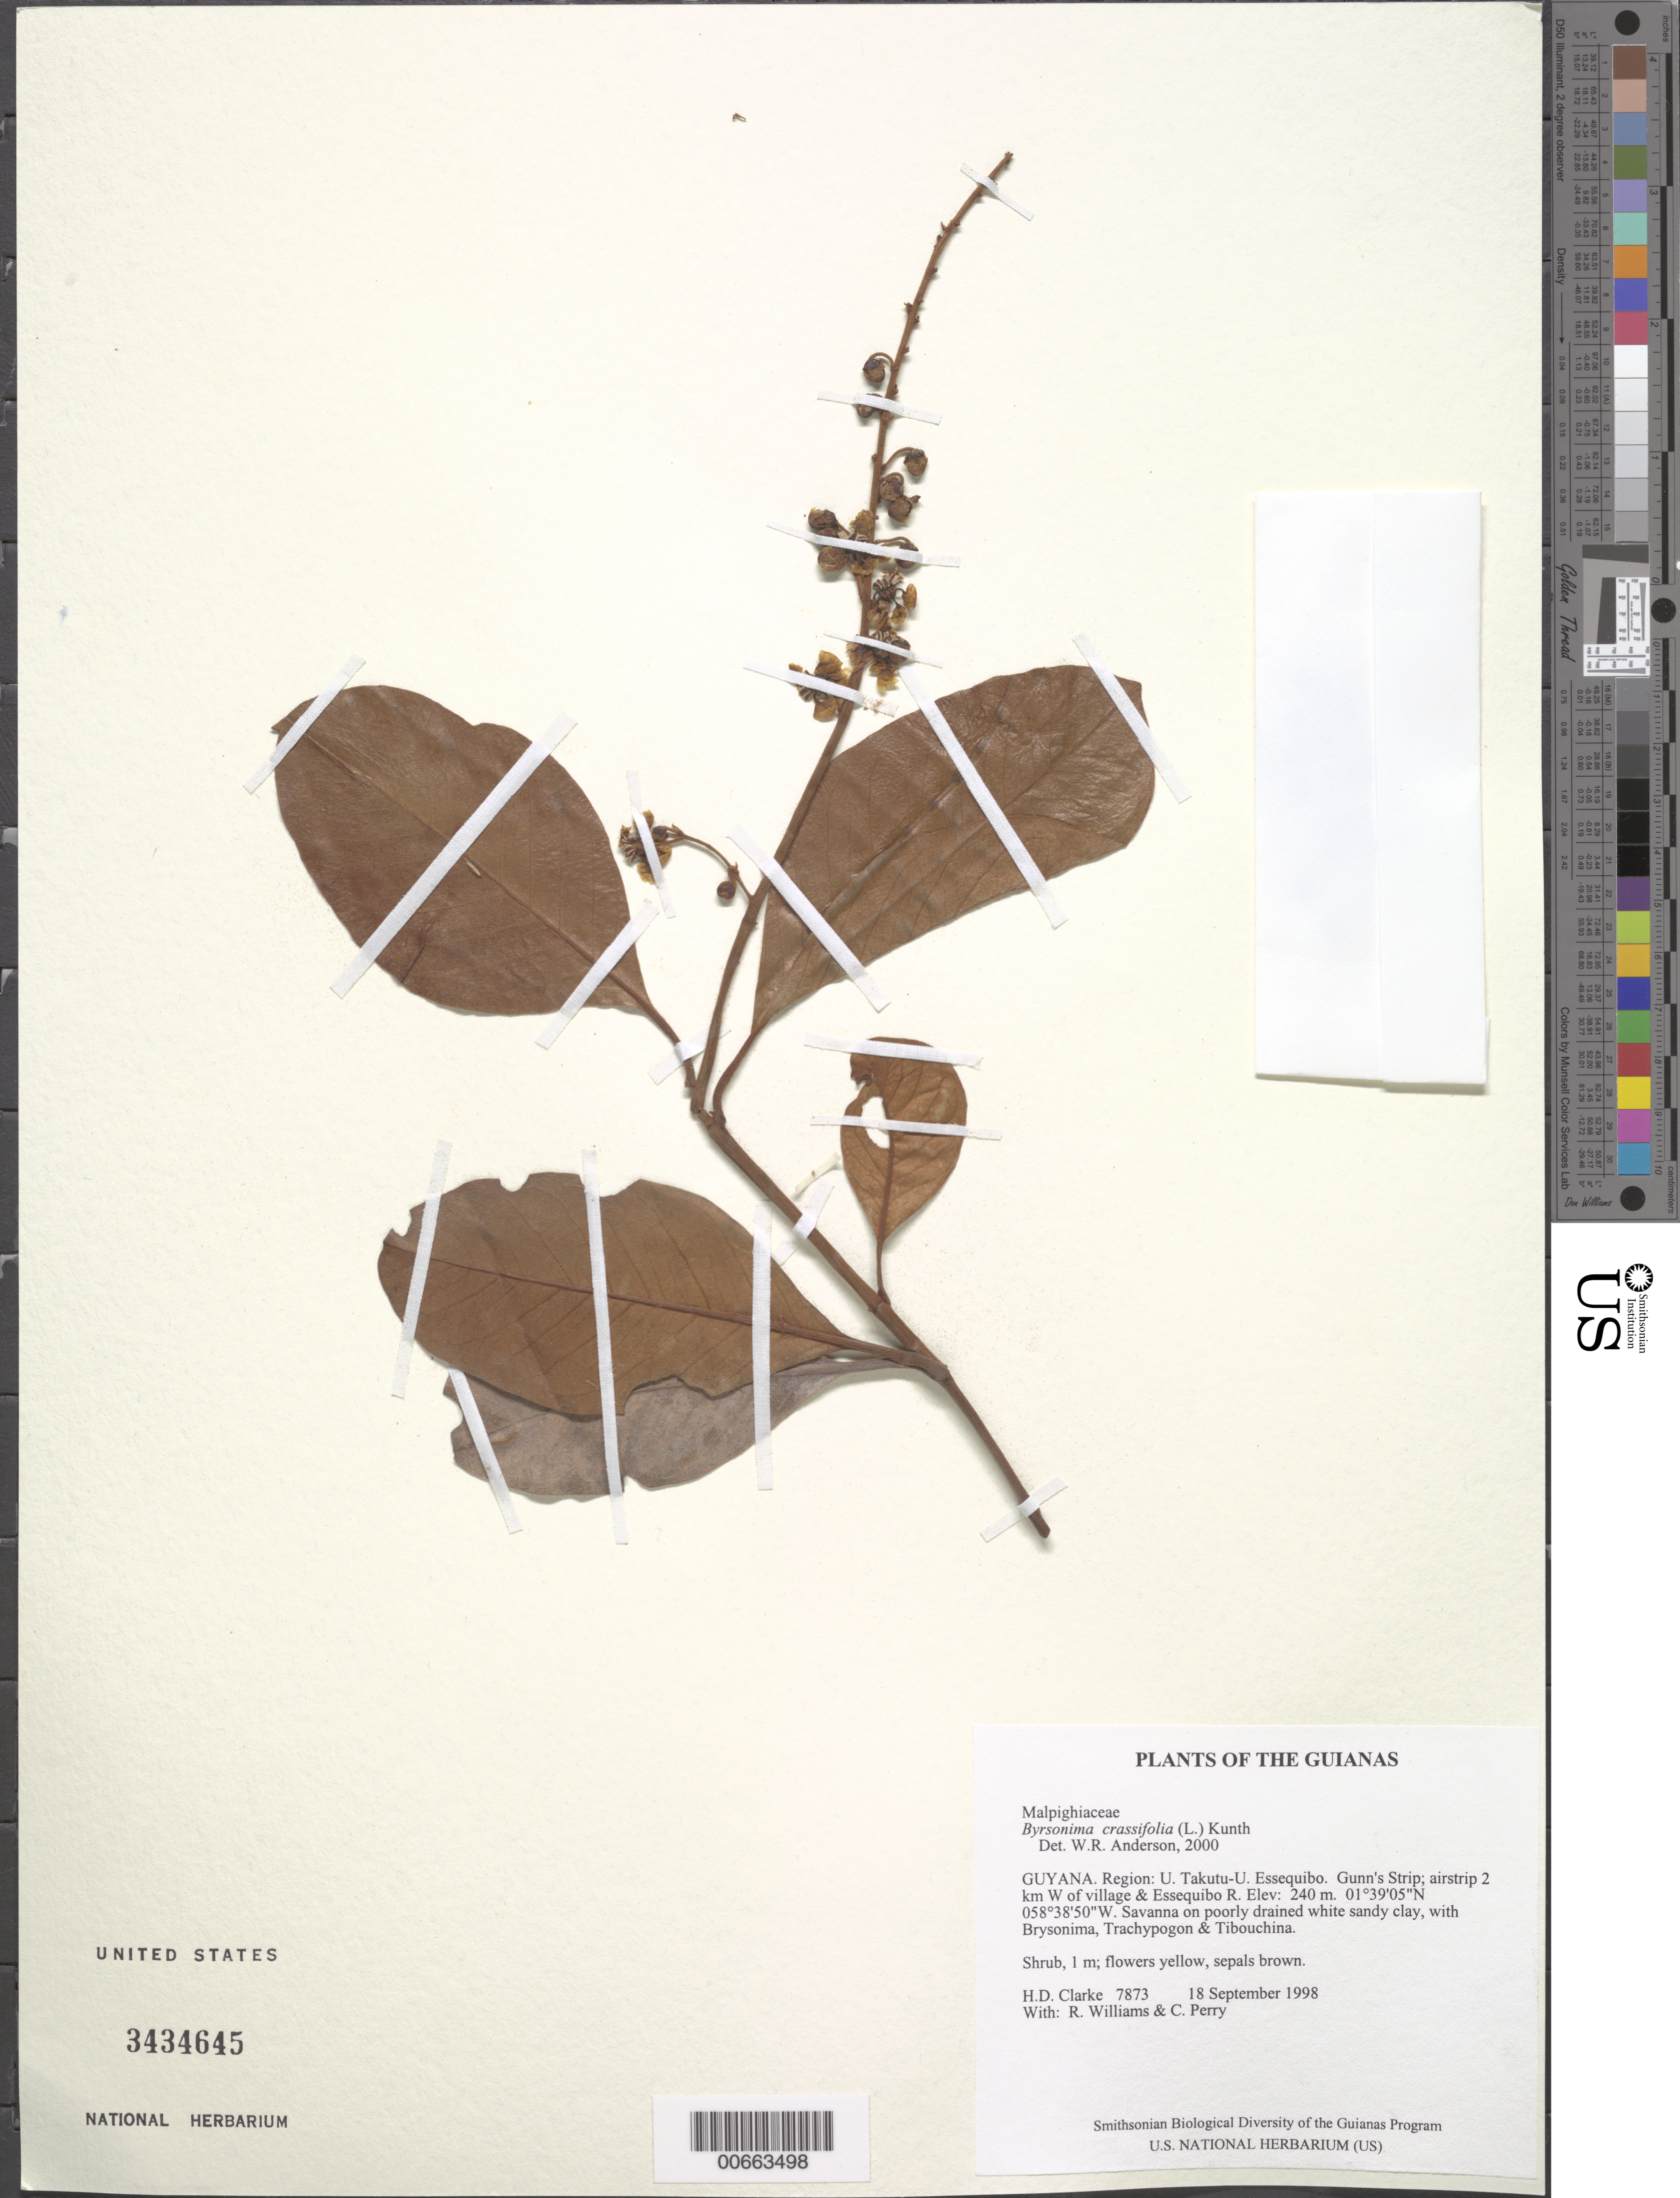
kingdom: Plantae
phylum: Tracheophyta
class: Magnoliopsida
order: Malpighiales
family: Malpighiaceae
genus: Byrsonima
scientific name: Byrsonima crassifolia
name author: (L.) Kunth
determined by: Anderson, W. R., (MICH), University of Michigan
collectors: H. D. Clarke, R. Williams & C. Perry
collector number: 7873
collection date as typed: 18 September 1998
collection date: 1998-09-18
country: Guyana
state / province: U. Takutu-U. Essequibo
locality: Gunn's Strip; airstrip 2 km W of village & Essequibo R.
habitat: Savanna on poorly drained white sandy clay, with Brysonima, Trachypogon & Tibouchina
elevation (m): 240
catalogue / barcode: US 3434645